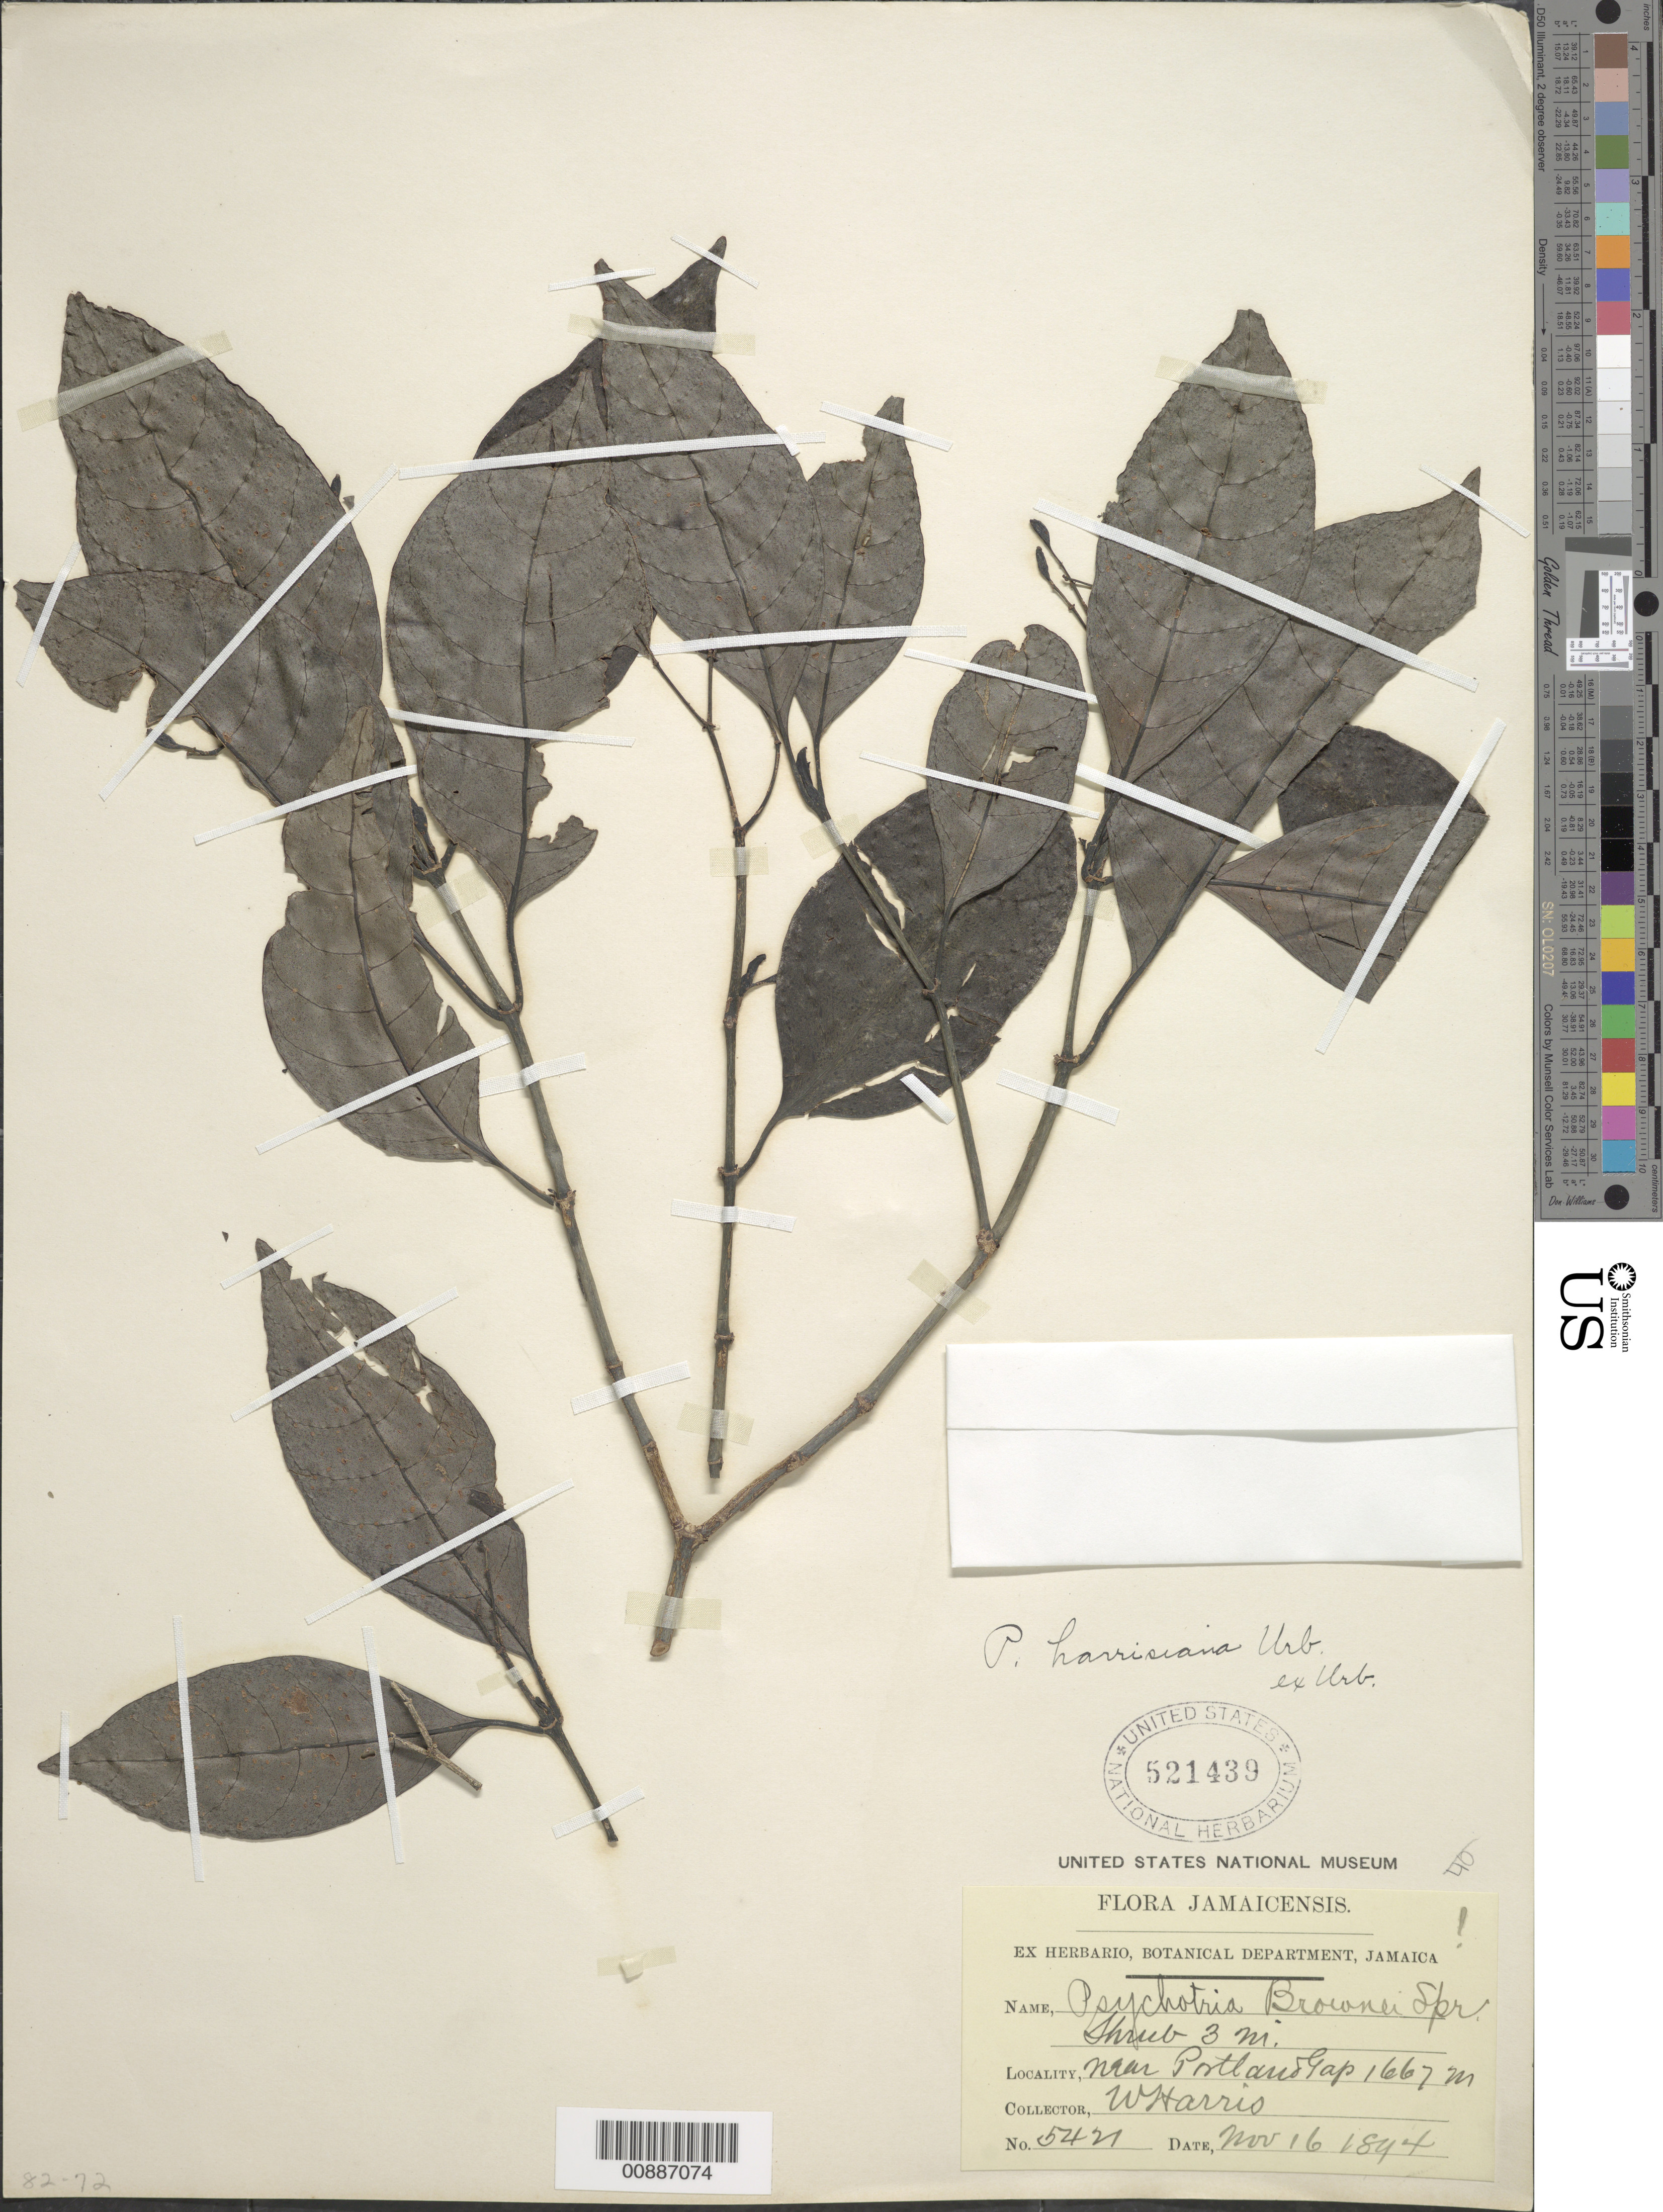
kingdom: Plantae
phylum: Tracheophyta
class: Magnoliopsida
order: Gentianales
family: Rubiaceae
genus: Psychotria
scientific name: Psychotria sloanei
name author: Urb.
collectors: W. H. Harris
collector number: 5421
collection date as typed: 16 Nov 1894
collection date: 1894-11-16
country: Jamaica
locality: Near Portland Gap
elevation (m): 1667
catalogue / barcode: US 521439